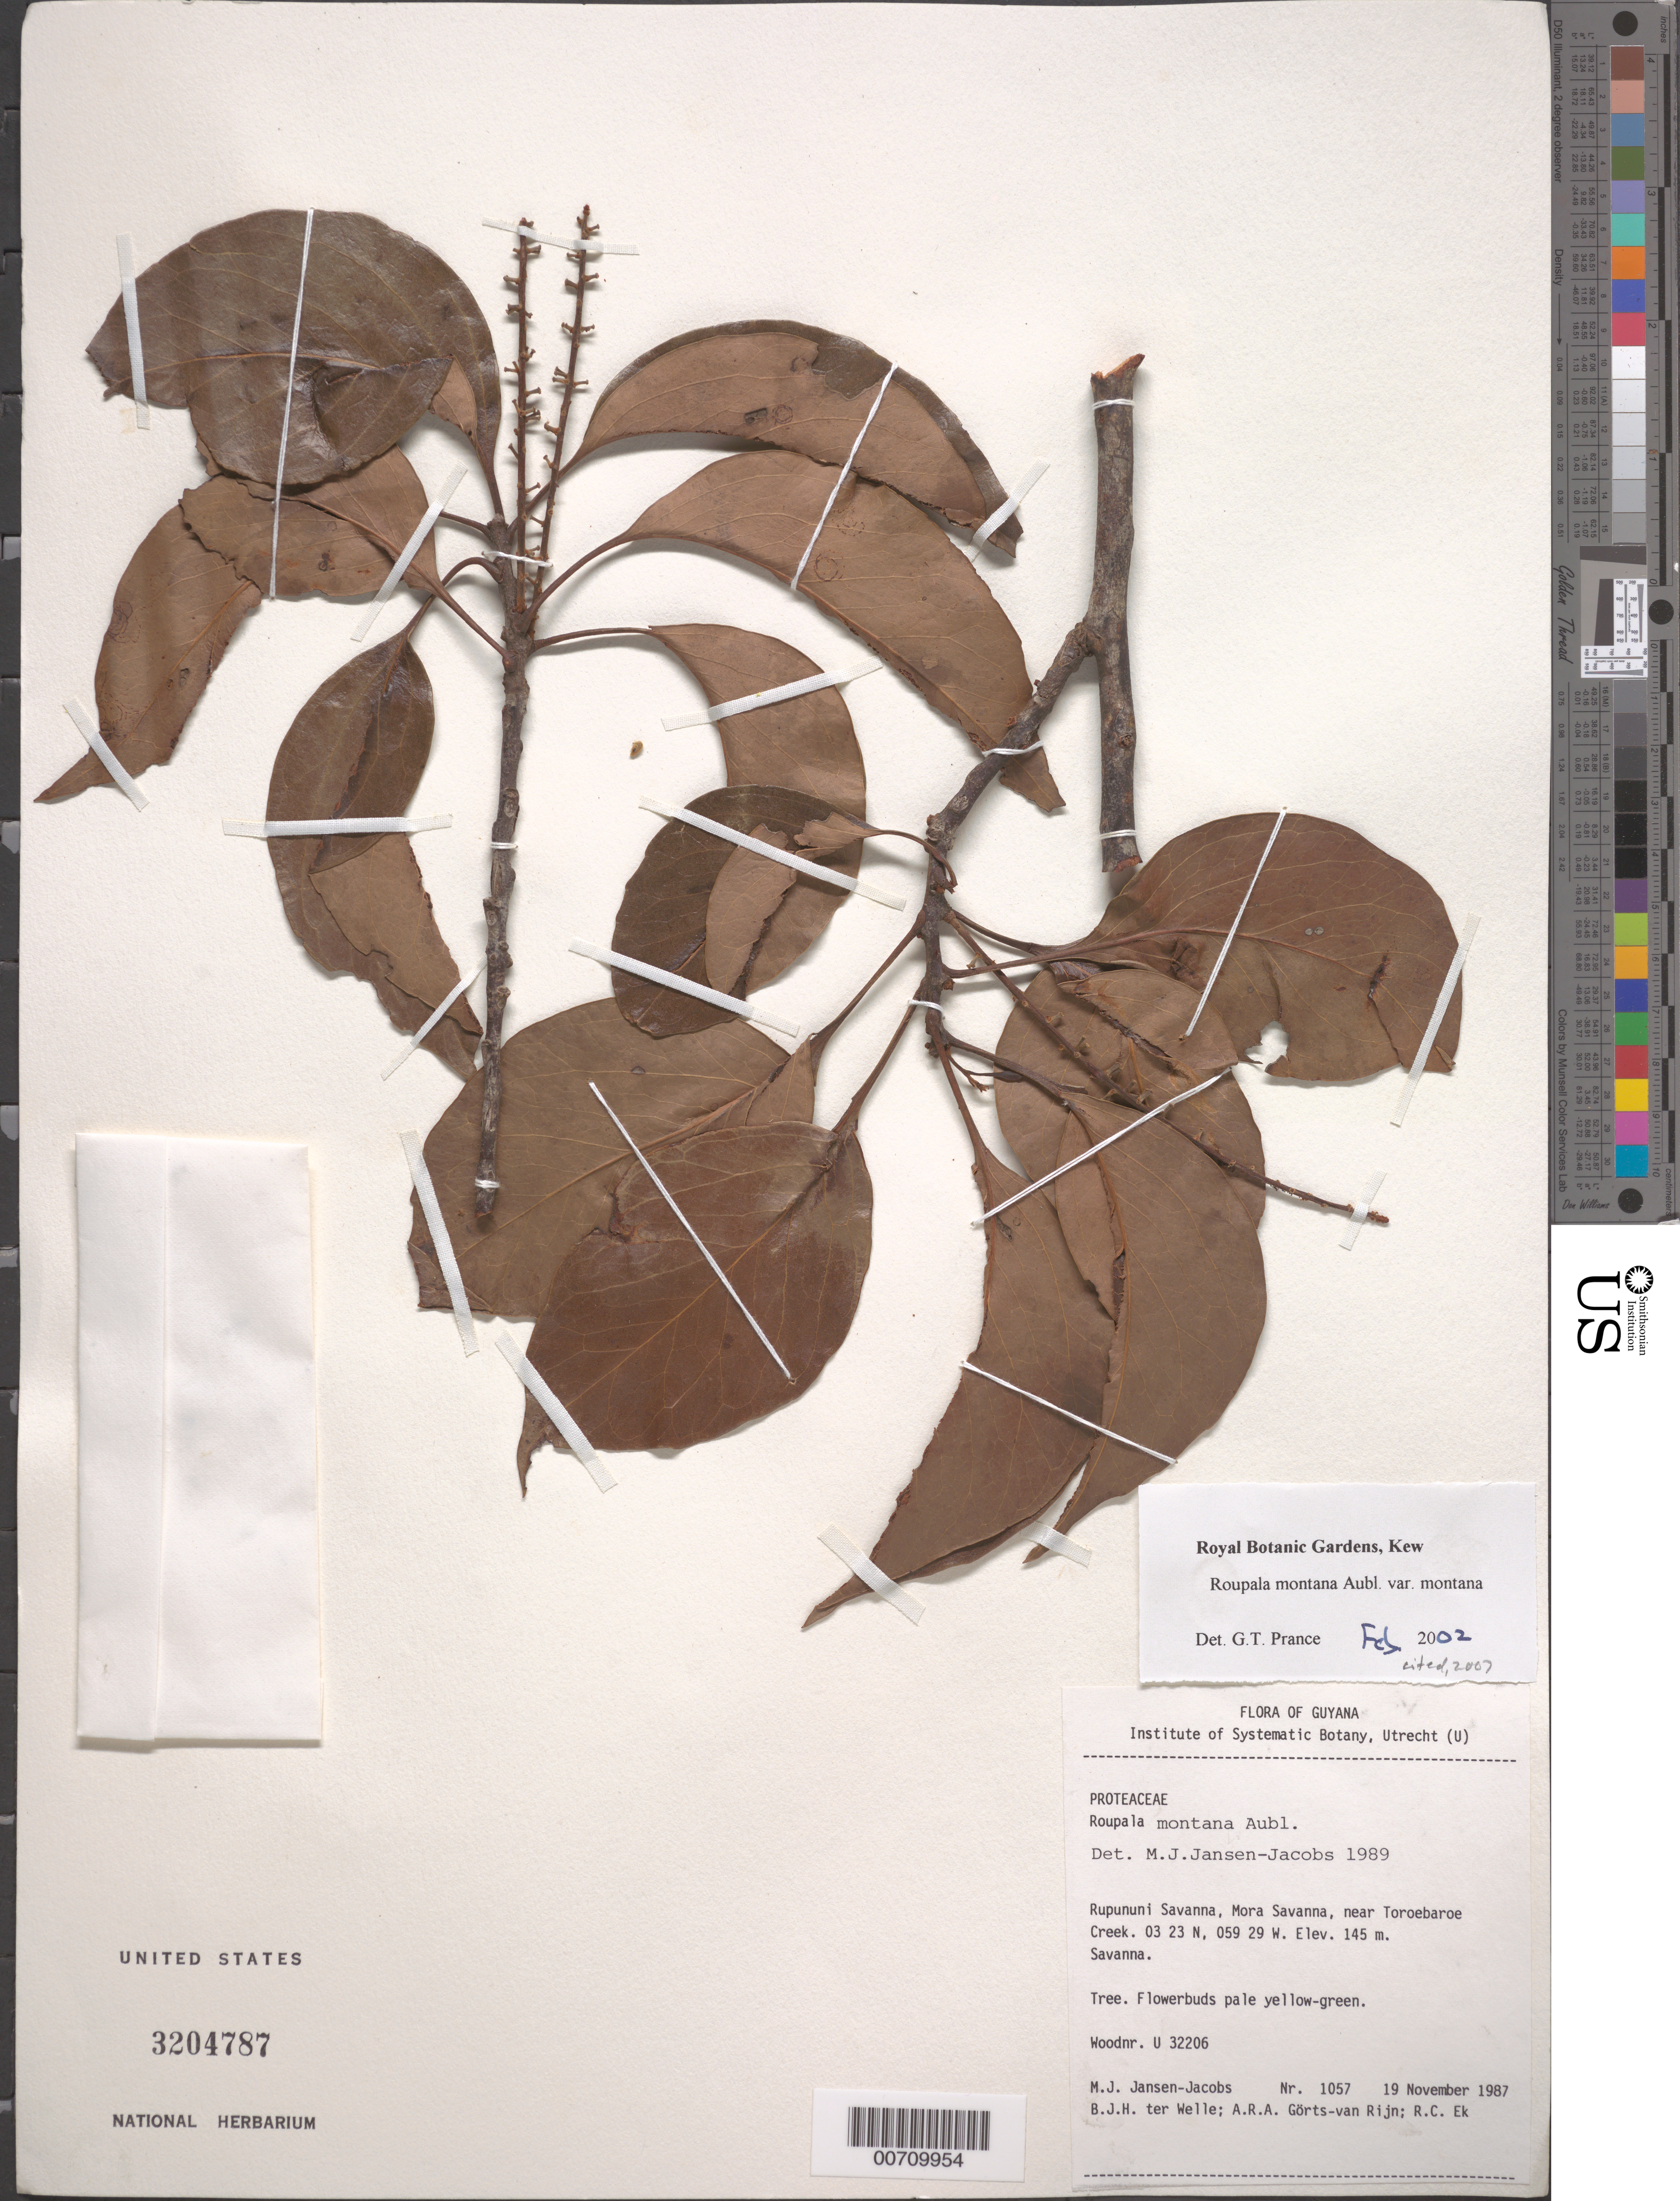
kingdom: Plantae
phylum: Tracheophyta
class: Magnoliopsida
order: Proteales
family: Proteaceae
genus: Roupala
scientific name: Roupala montana var. montana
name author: Aubl.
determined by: Jansen-Jacobs, M. J., (U), Nationaal Herbarium Nederland, Utrecht University branch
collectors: M. J. Jansen-Jacobs, B. Welle, A. .R. A. Görts-van Rijn & R. C. Ek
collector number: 1057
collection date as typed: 19-Nov-87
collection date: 1987-11-19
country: Guyana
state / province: U. Takutu-U. Essequibo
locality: Rupununi Savanna, Mora Savanna, near Toroebaroe Creek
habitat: Savanna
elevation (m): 145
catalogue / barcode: US 3204787